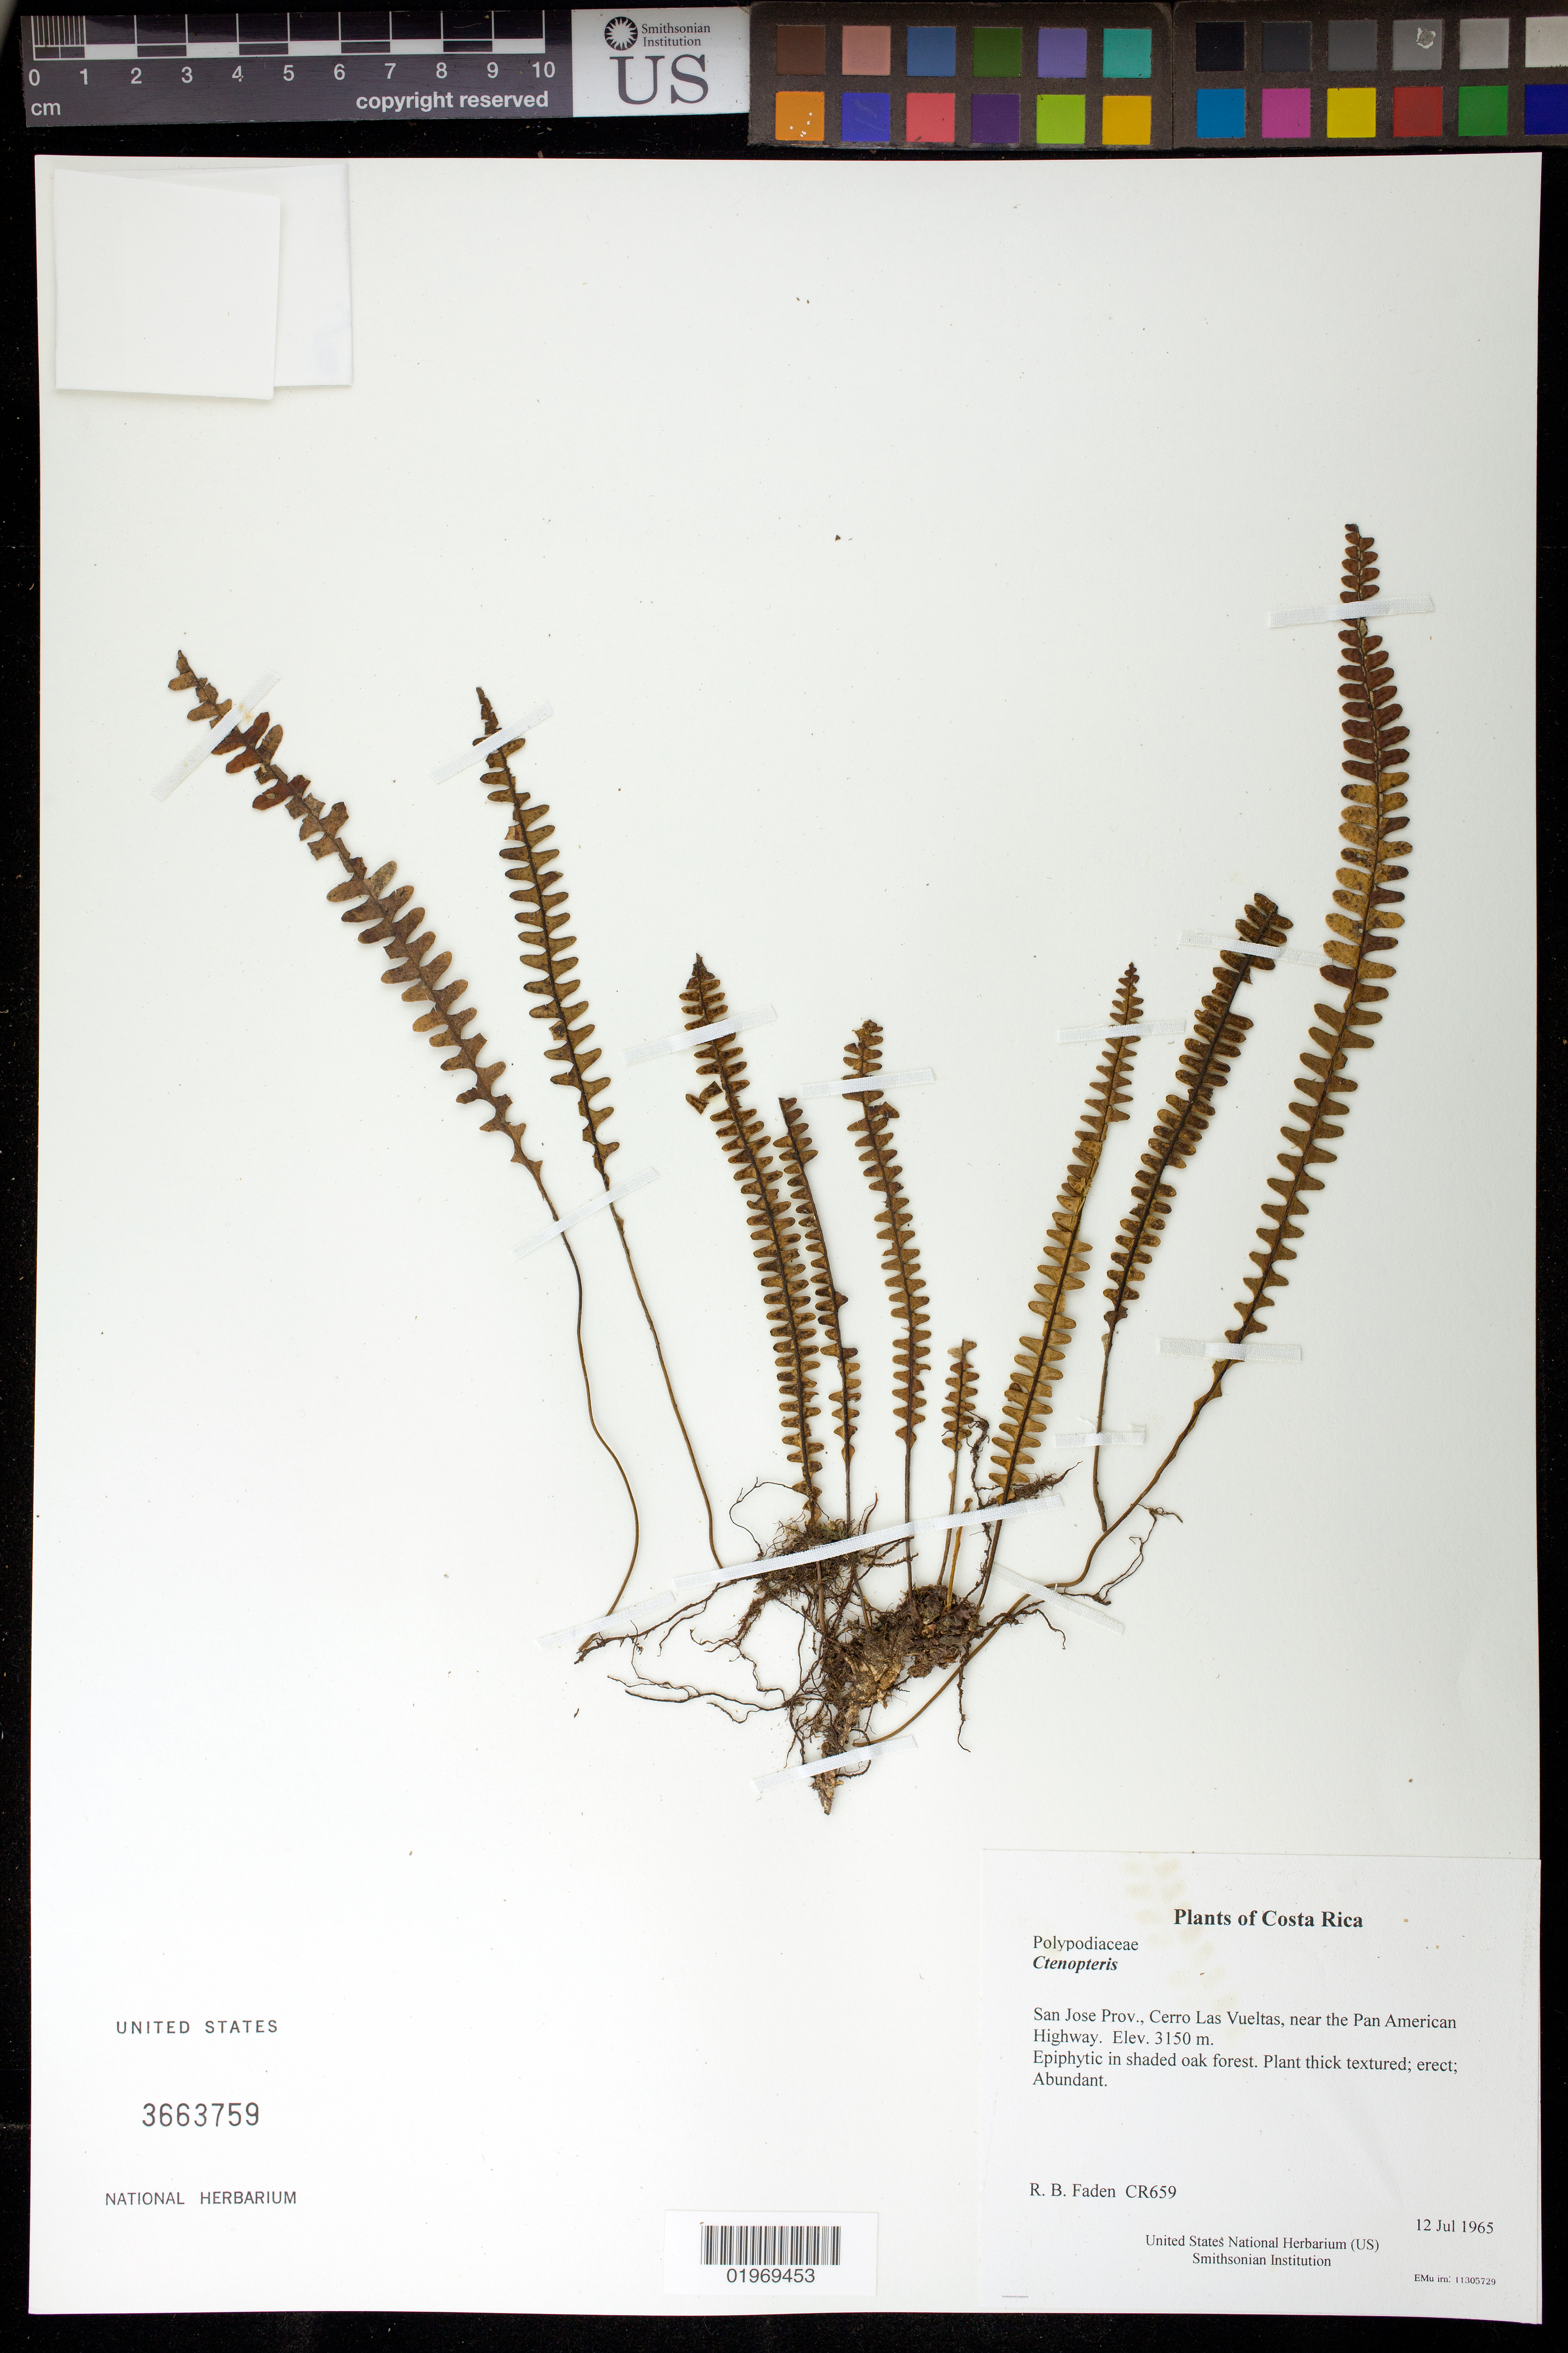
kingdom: Plantae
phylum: Tracheophyta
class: Polypodiopsida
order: Polypodiales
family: Polypodiaceae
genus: Ctenopteris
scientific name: Ctenopteris sp.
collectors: R. B. Faden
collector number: CR659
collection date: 1965-07-12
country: Costa Rica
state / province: San Jose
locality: Cerro Las Vueltas, near the Pan American Highway.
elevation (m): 3150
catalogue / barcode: US 3663759